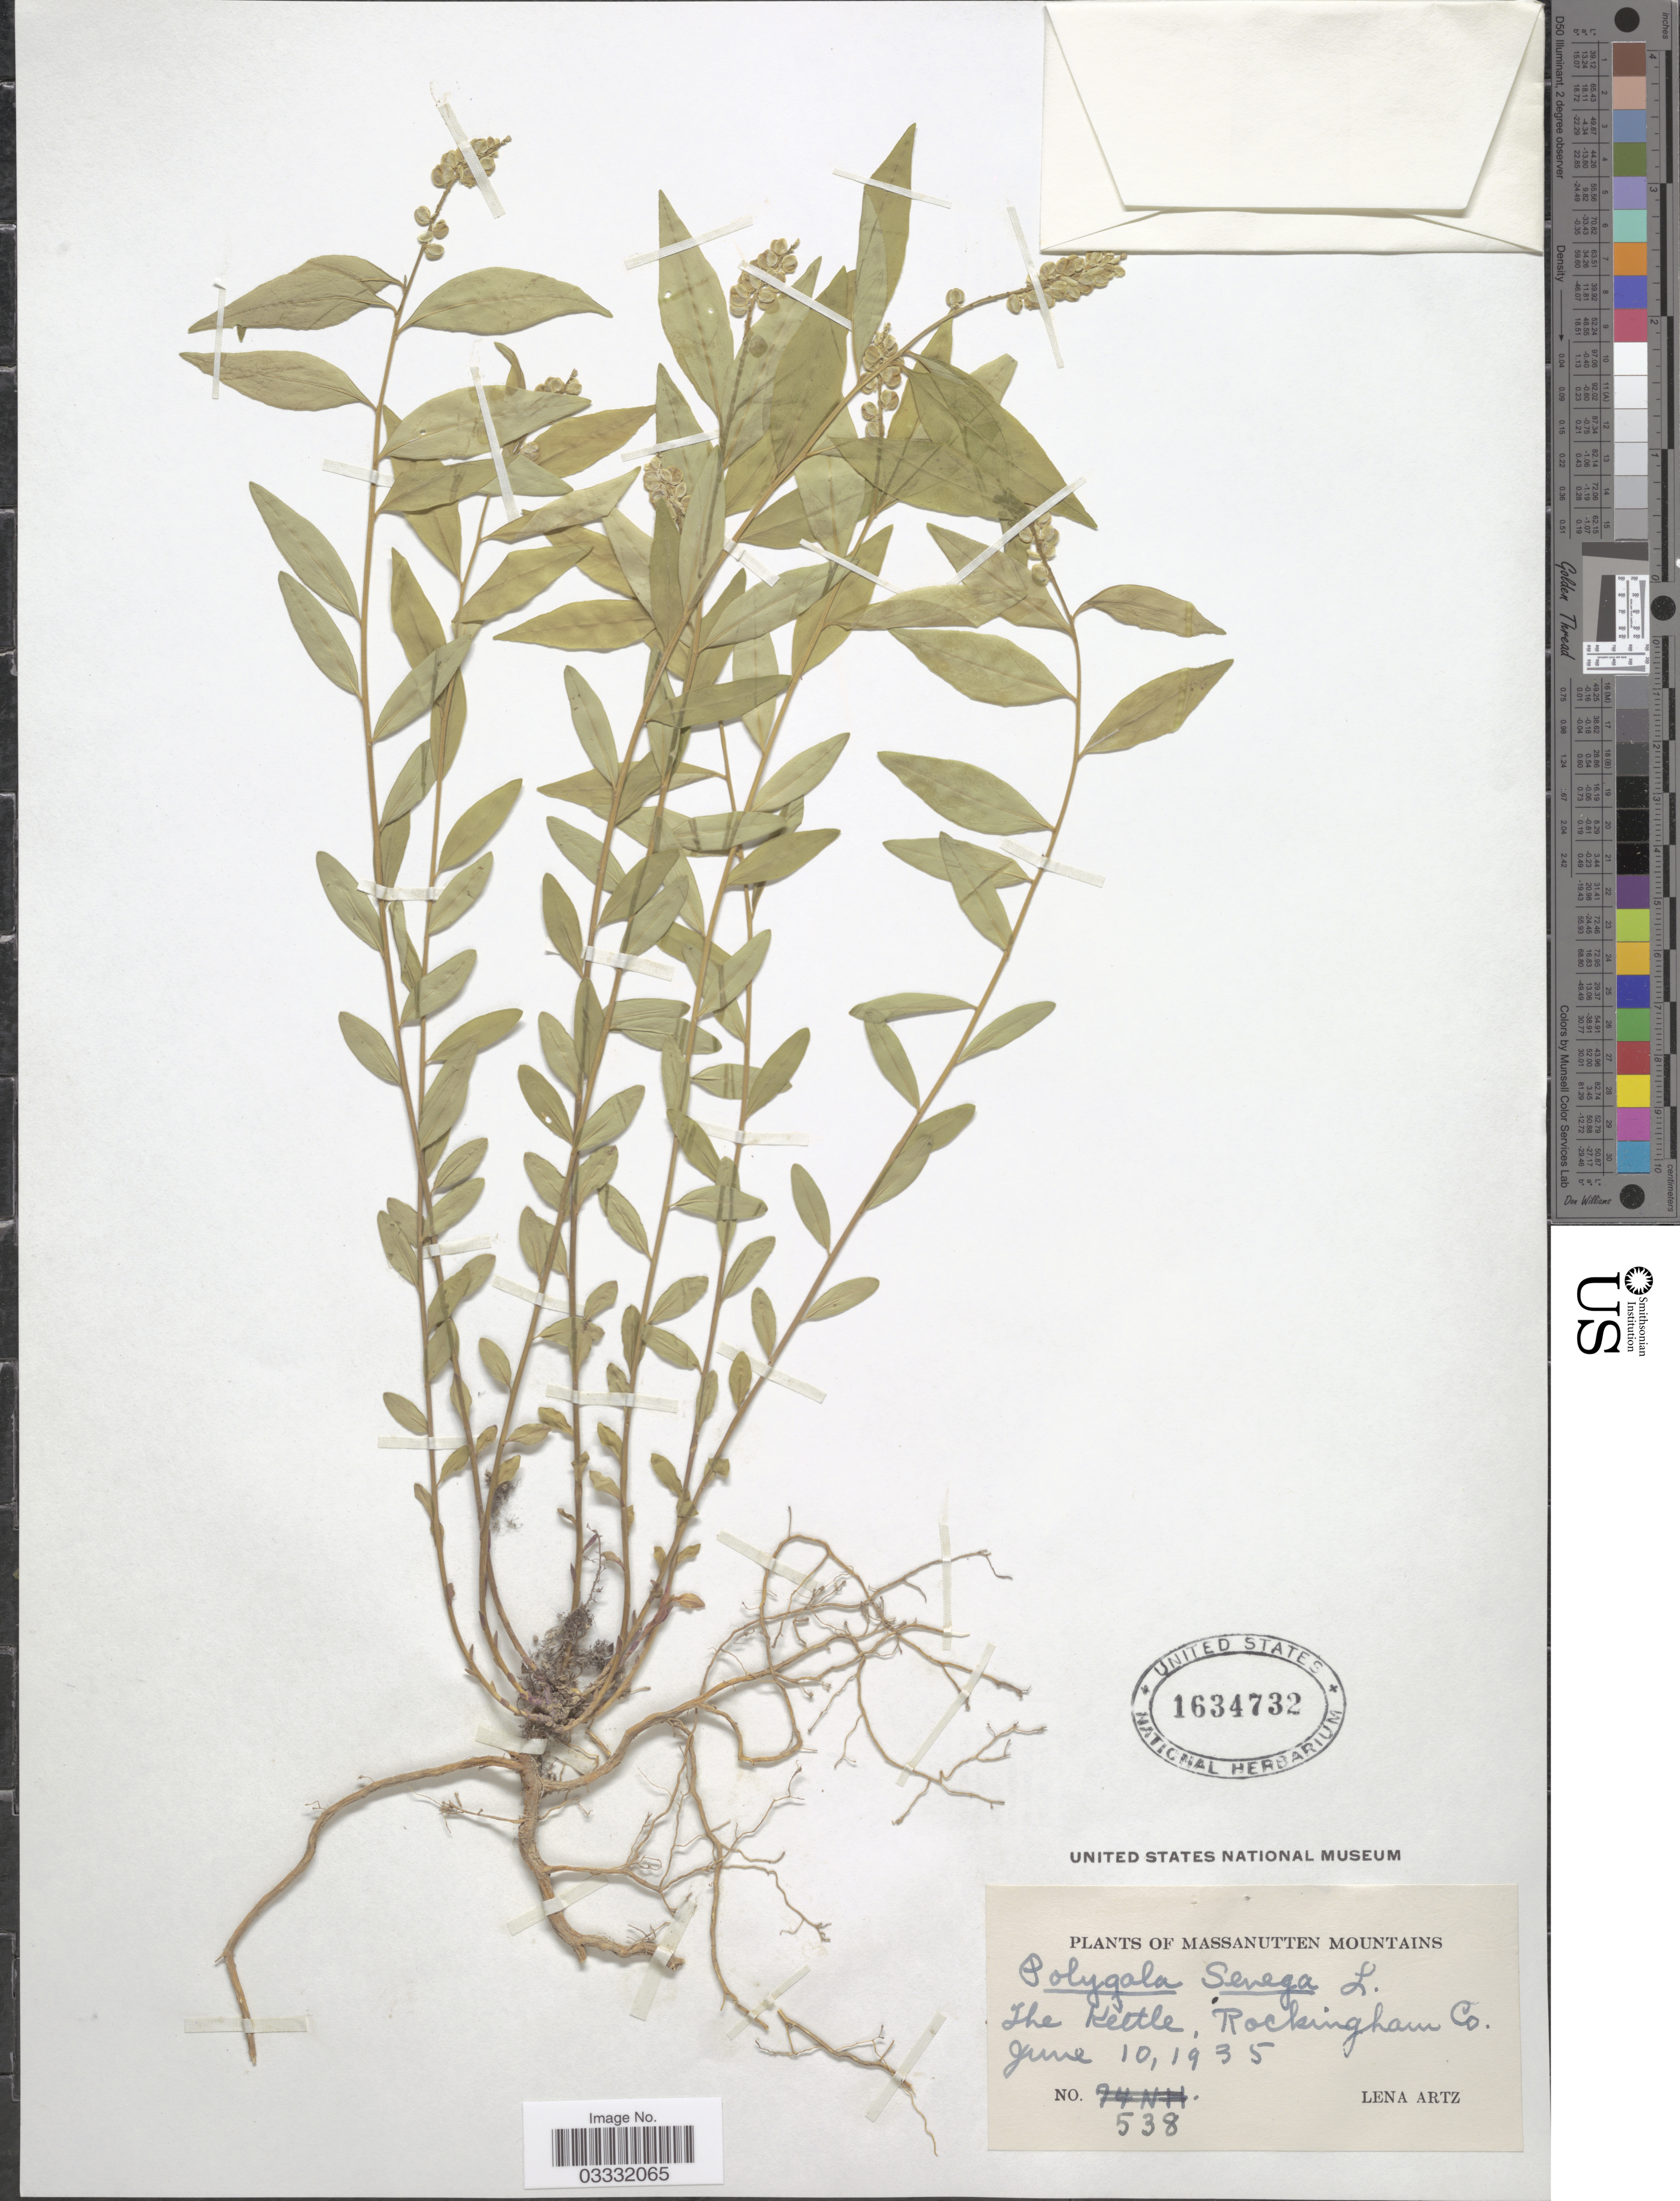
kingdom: Plantae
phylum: Tracheophyta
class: Magnoliopsida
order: Fabales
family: Polygalaceae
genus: Polygala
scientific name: Polygala senega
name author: L.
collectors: L. Artz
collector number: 538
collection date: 1935-06-10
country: United States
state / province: Virginia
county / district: Rockingham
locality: Massanutten Mountains. The Kettle, Rockingham Co.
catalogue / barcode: US 1634732